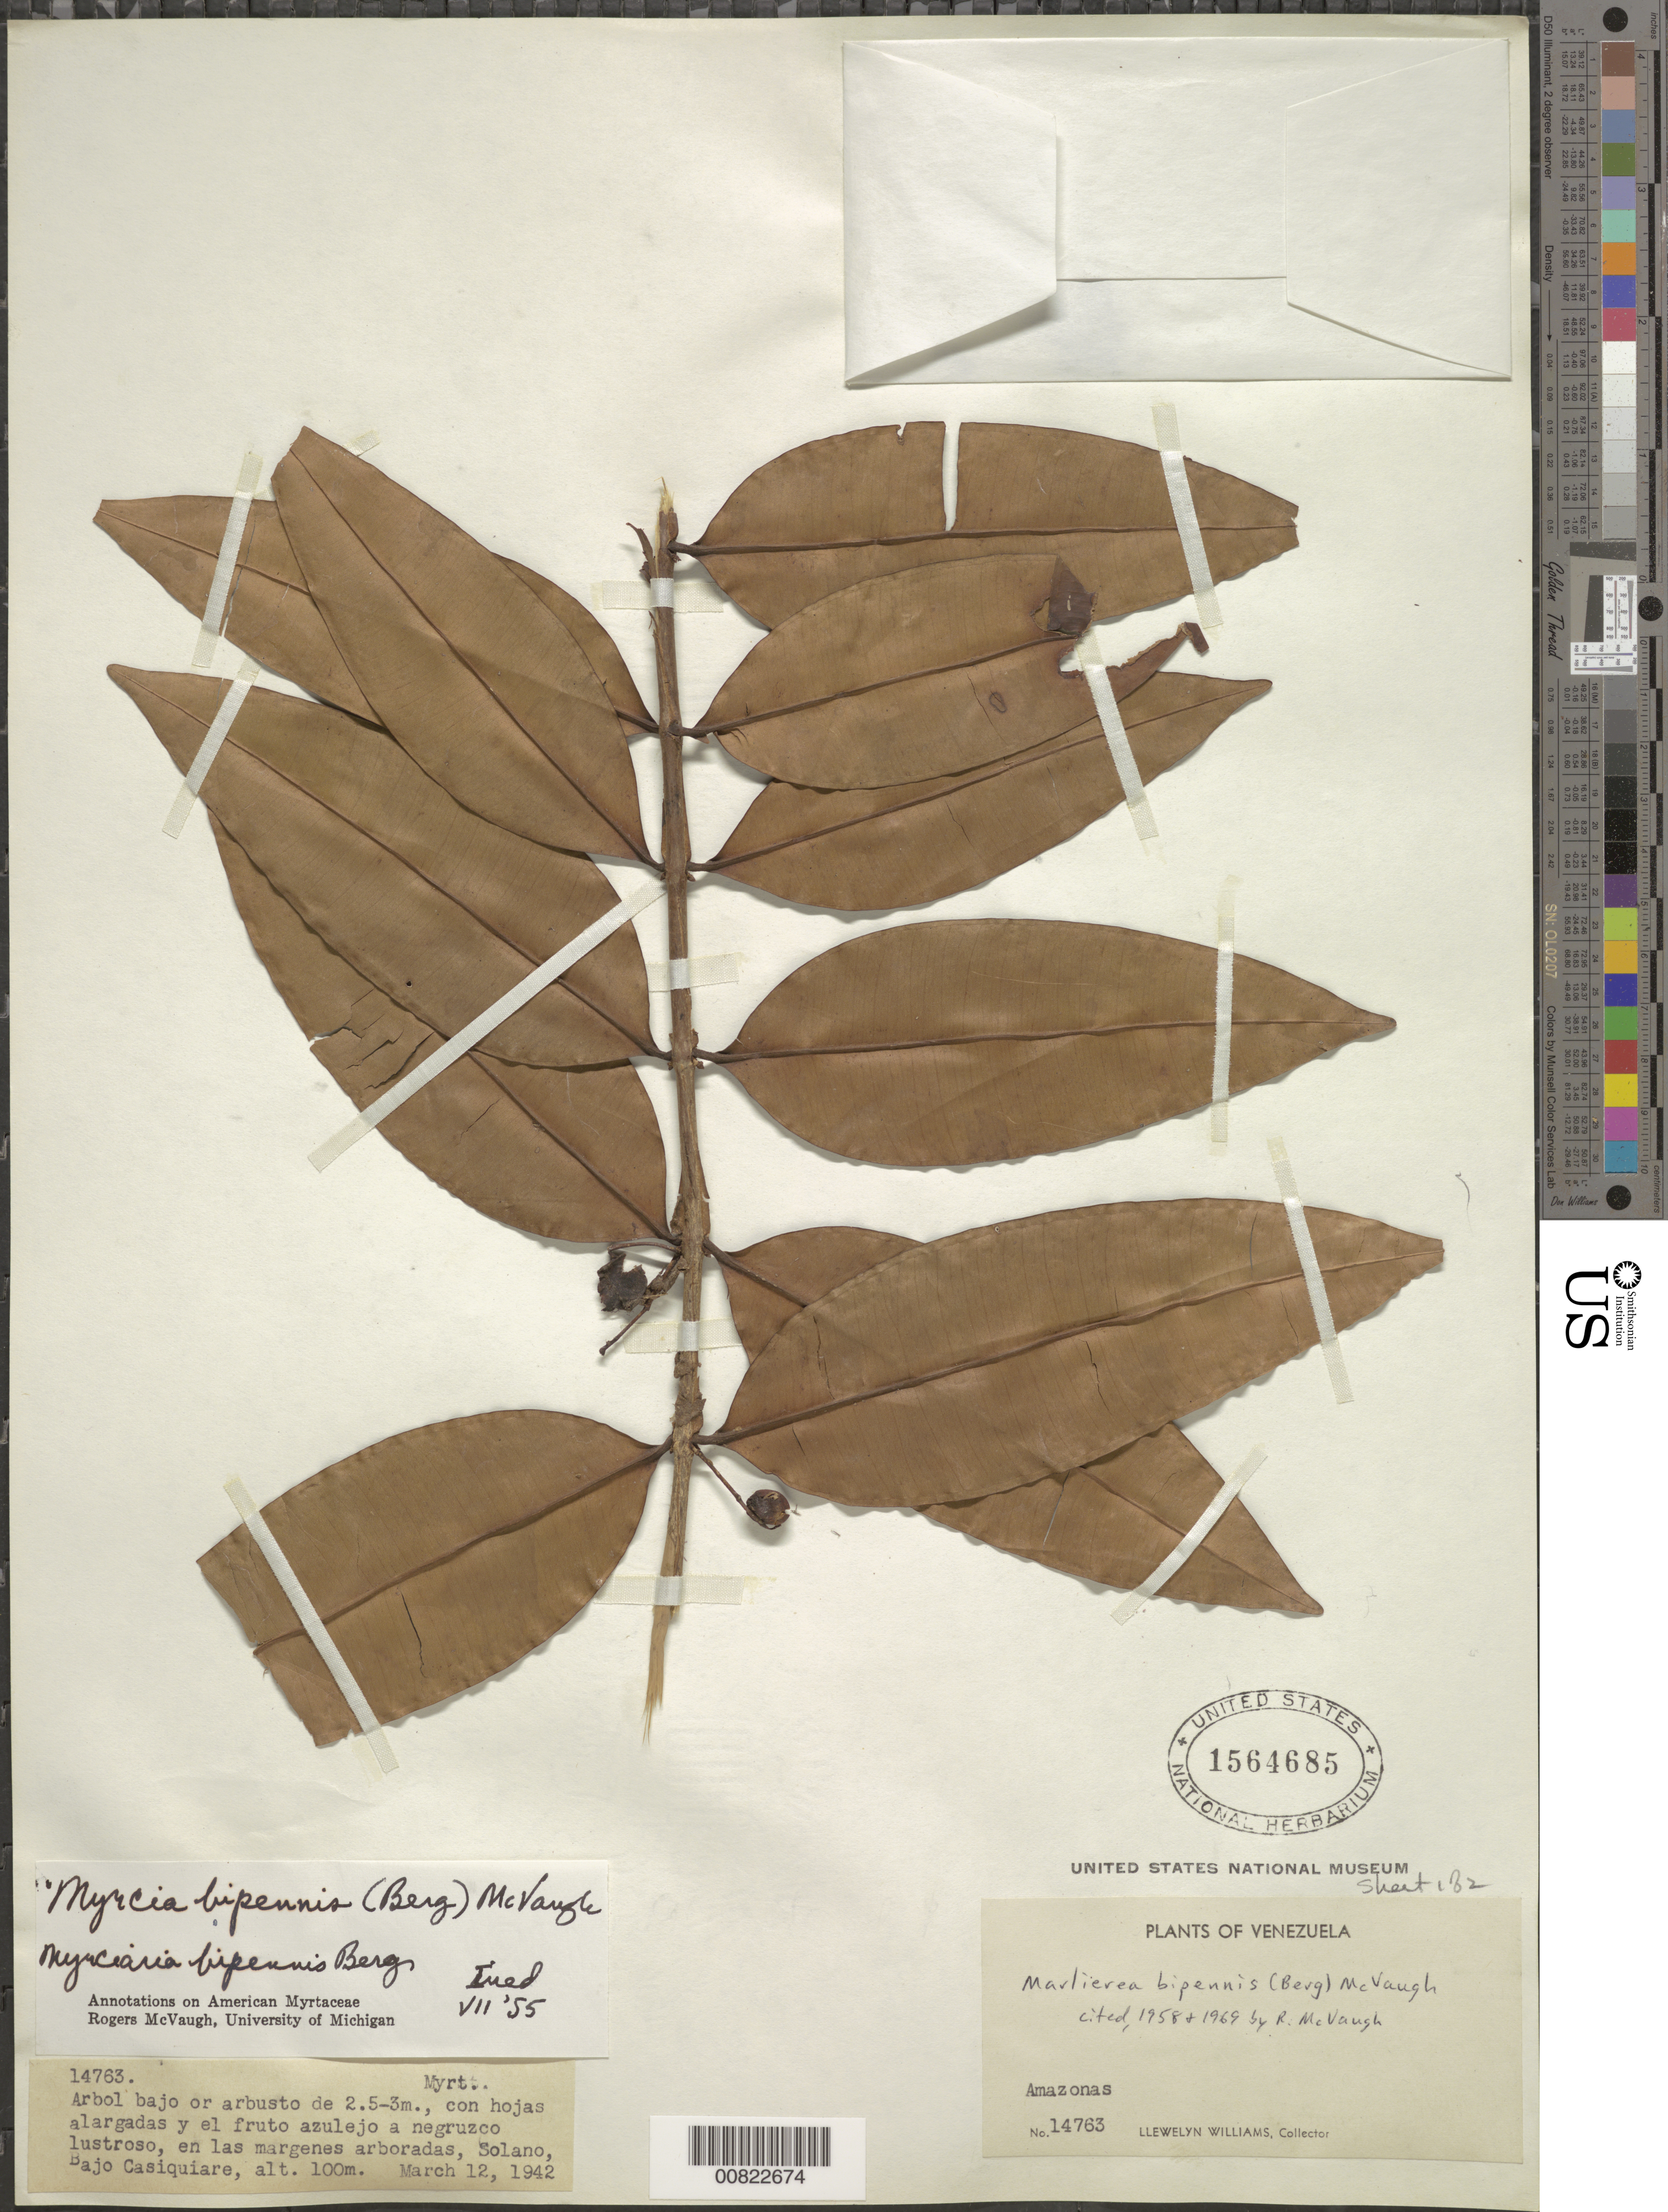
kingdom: Plantae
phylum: Tracheophyta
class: Magnoliopsida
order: Myrtales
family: Myrtaceae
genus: Myrcia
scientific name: Myrcia bipennis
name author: (O. Berg) McVaugh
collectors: Ll. Williams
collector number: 14763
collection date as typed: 12-Mar-42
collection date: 1942-03-12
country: Venezuela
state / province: Amazonas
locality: Solano, Bajo Río Casiquiare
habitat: Margenes arboradas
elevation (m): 100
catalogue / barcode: US 1564685